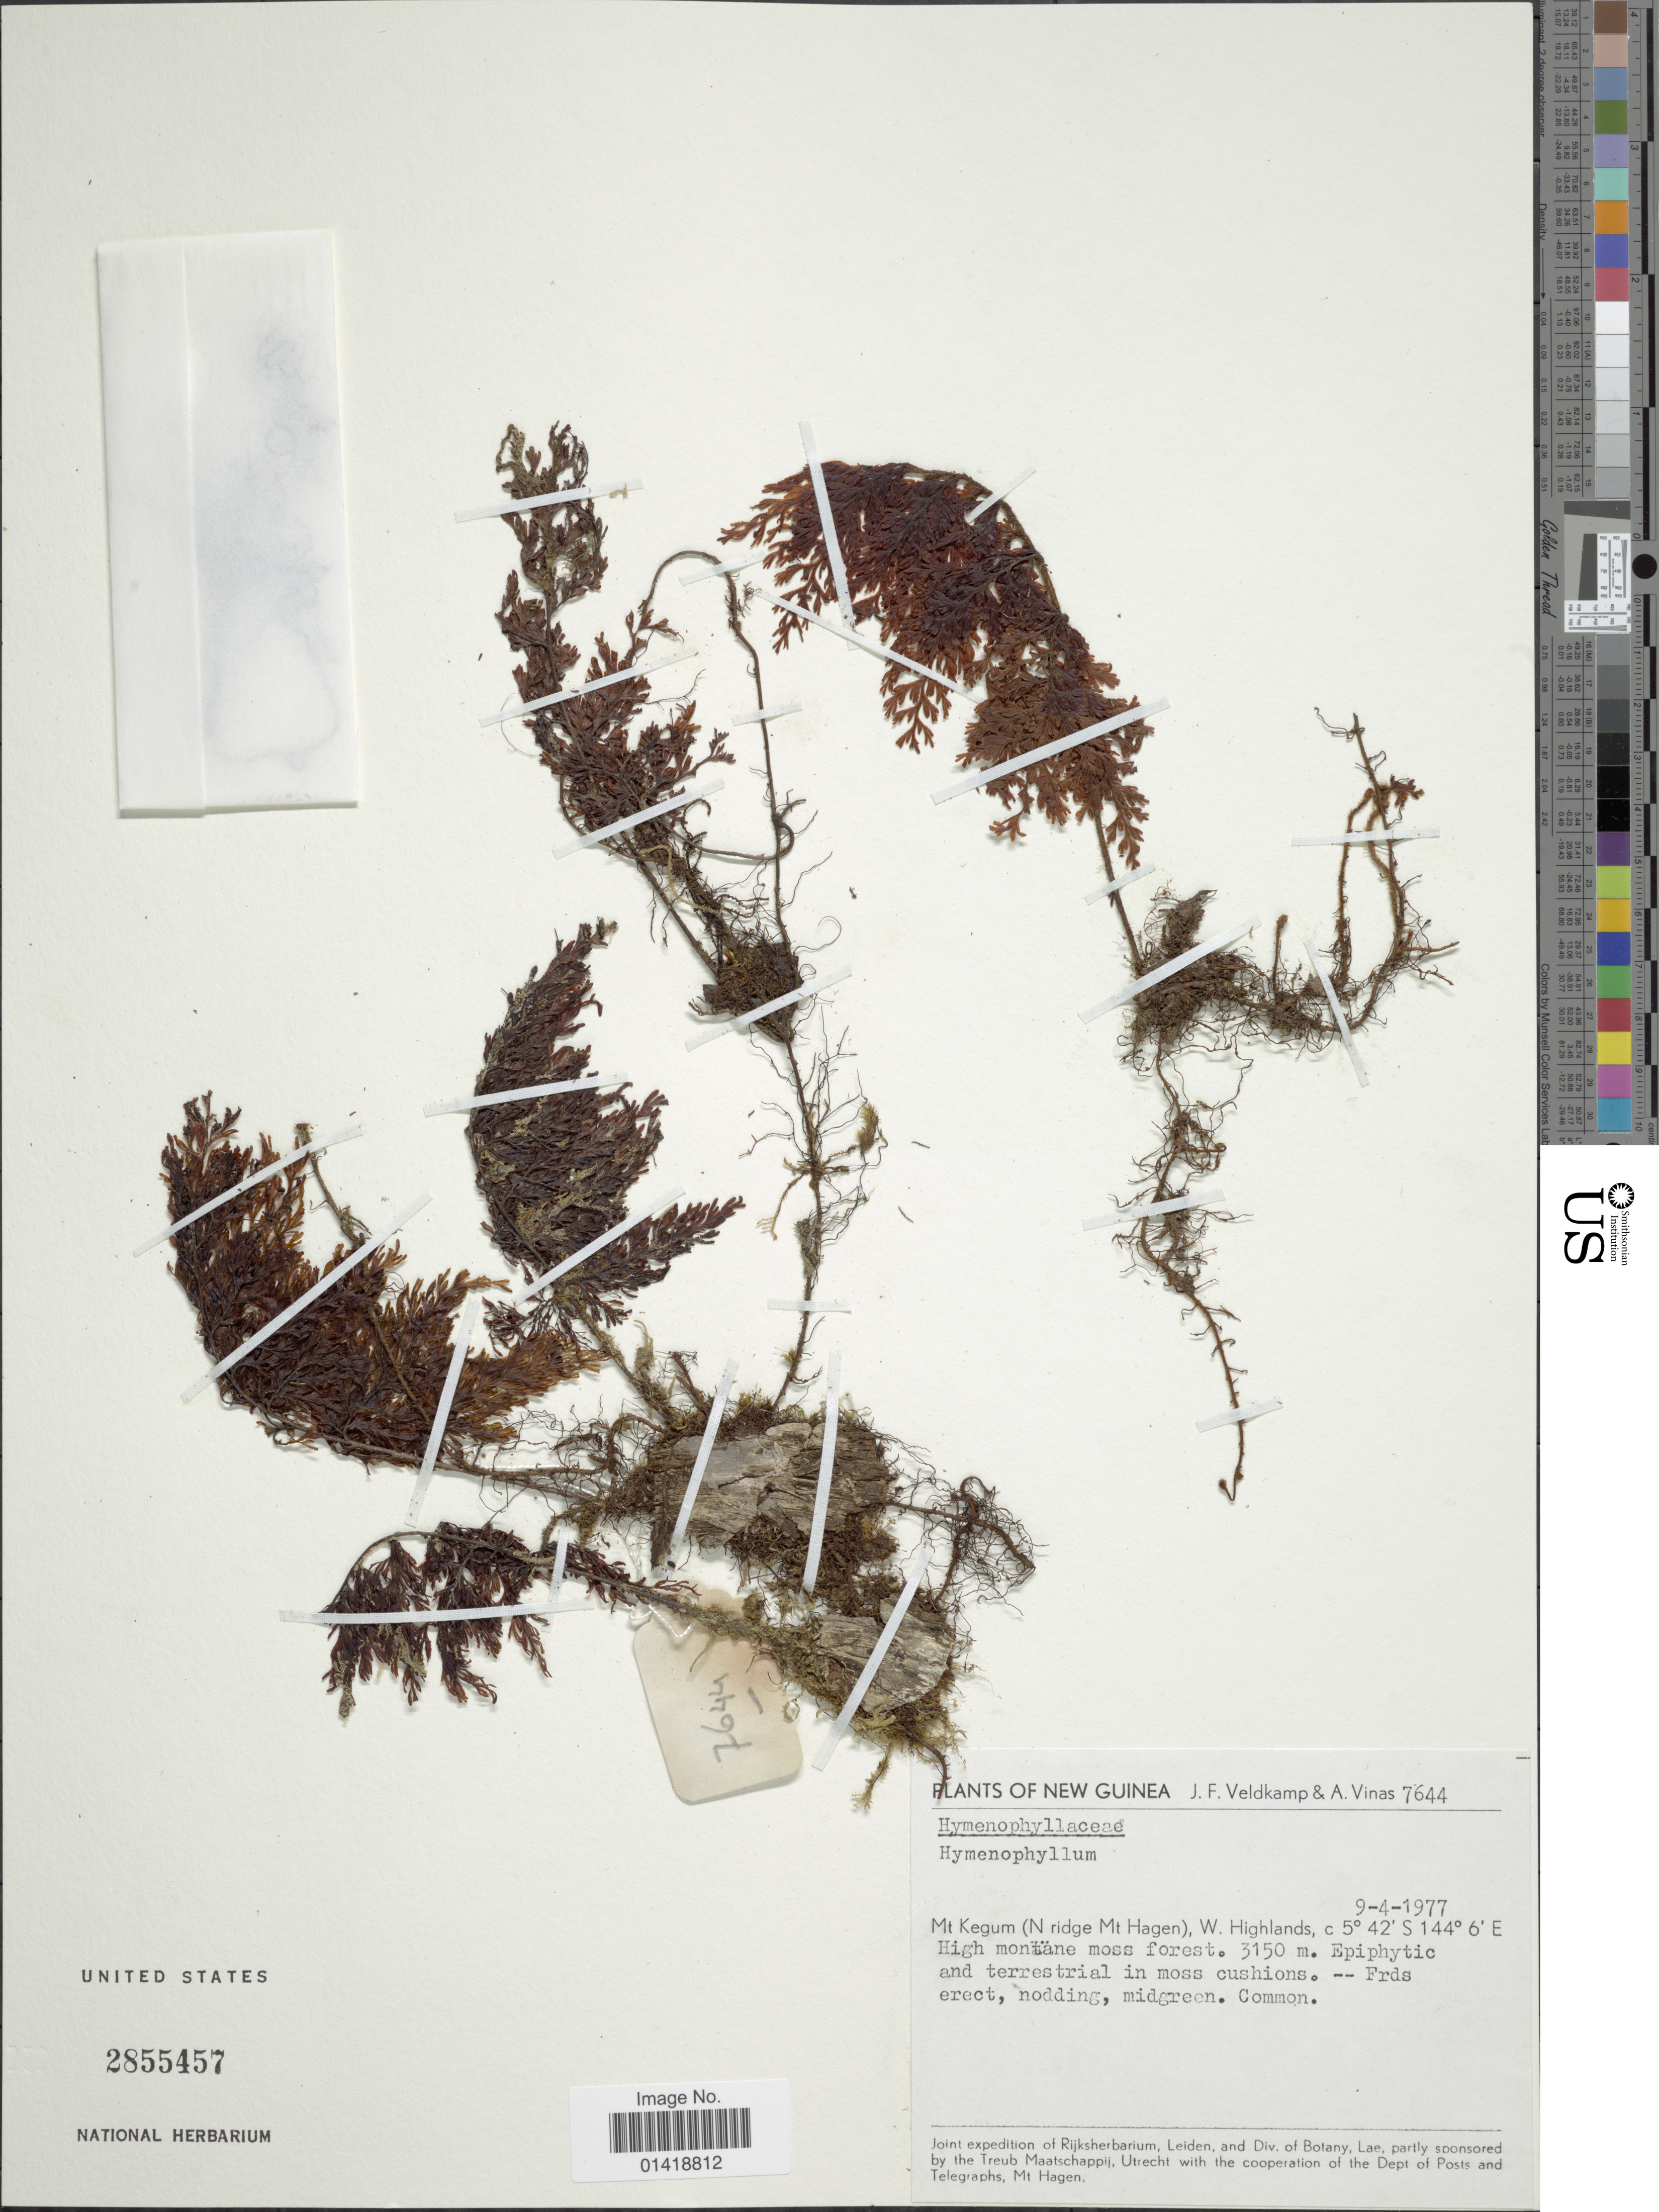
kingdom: Plantae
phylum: Tracheophyta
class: Polypodiopsida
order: Hymenophyllales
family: Hymenophyllaceae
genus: Hymenophyllum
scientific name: Hymenophyllum sp.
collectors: J. F. Veldkamp & A. Vinas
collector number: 7644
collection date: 1977-04-09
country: Papua New Guinea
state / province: Western Highlands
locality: New Guinea. Mt Kegum (N ridge Mt Hagen), W. Highlands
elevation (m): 3150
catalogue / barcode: US 2855457